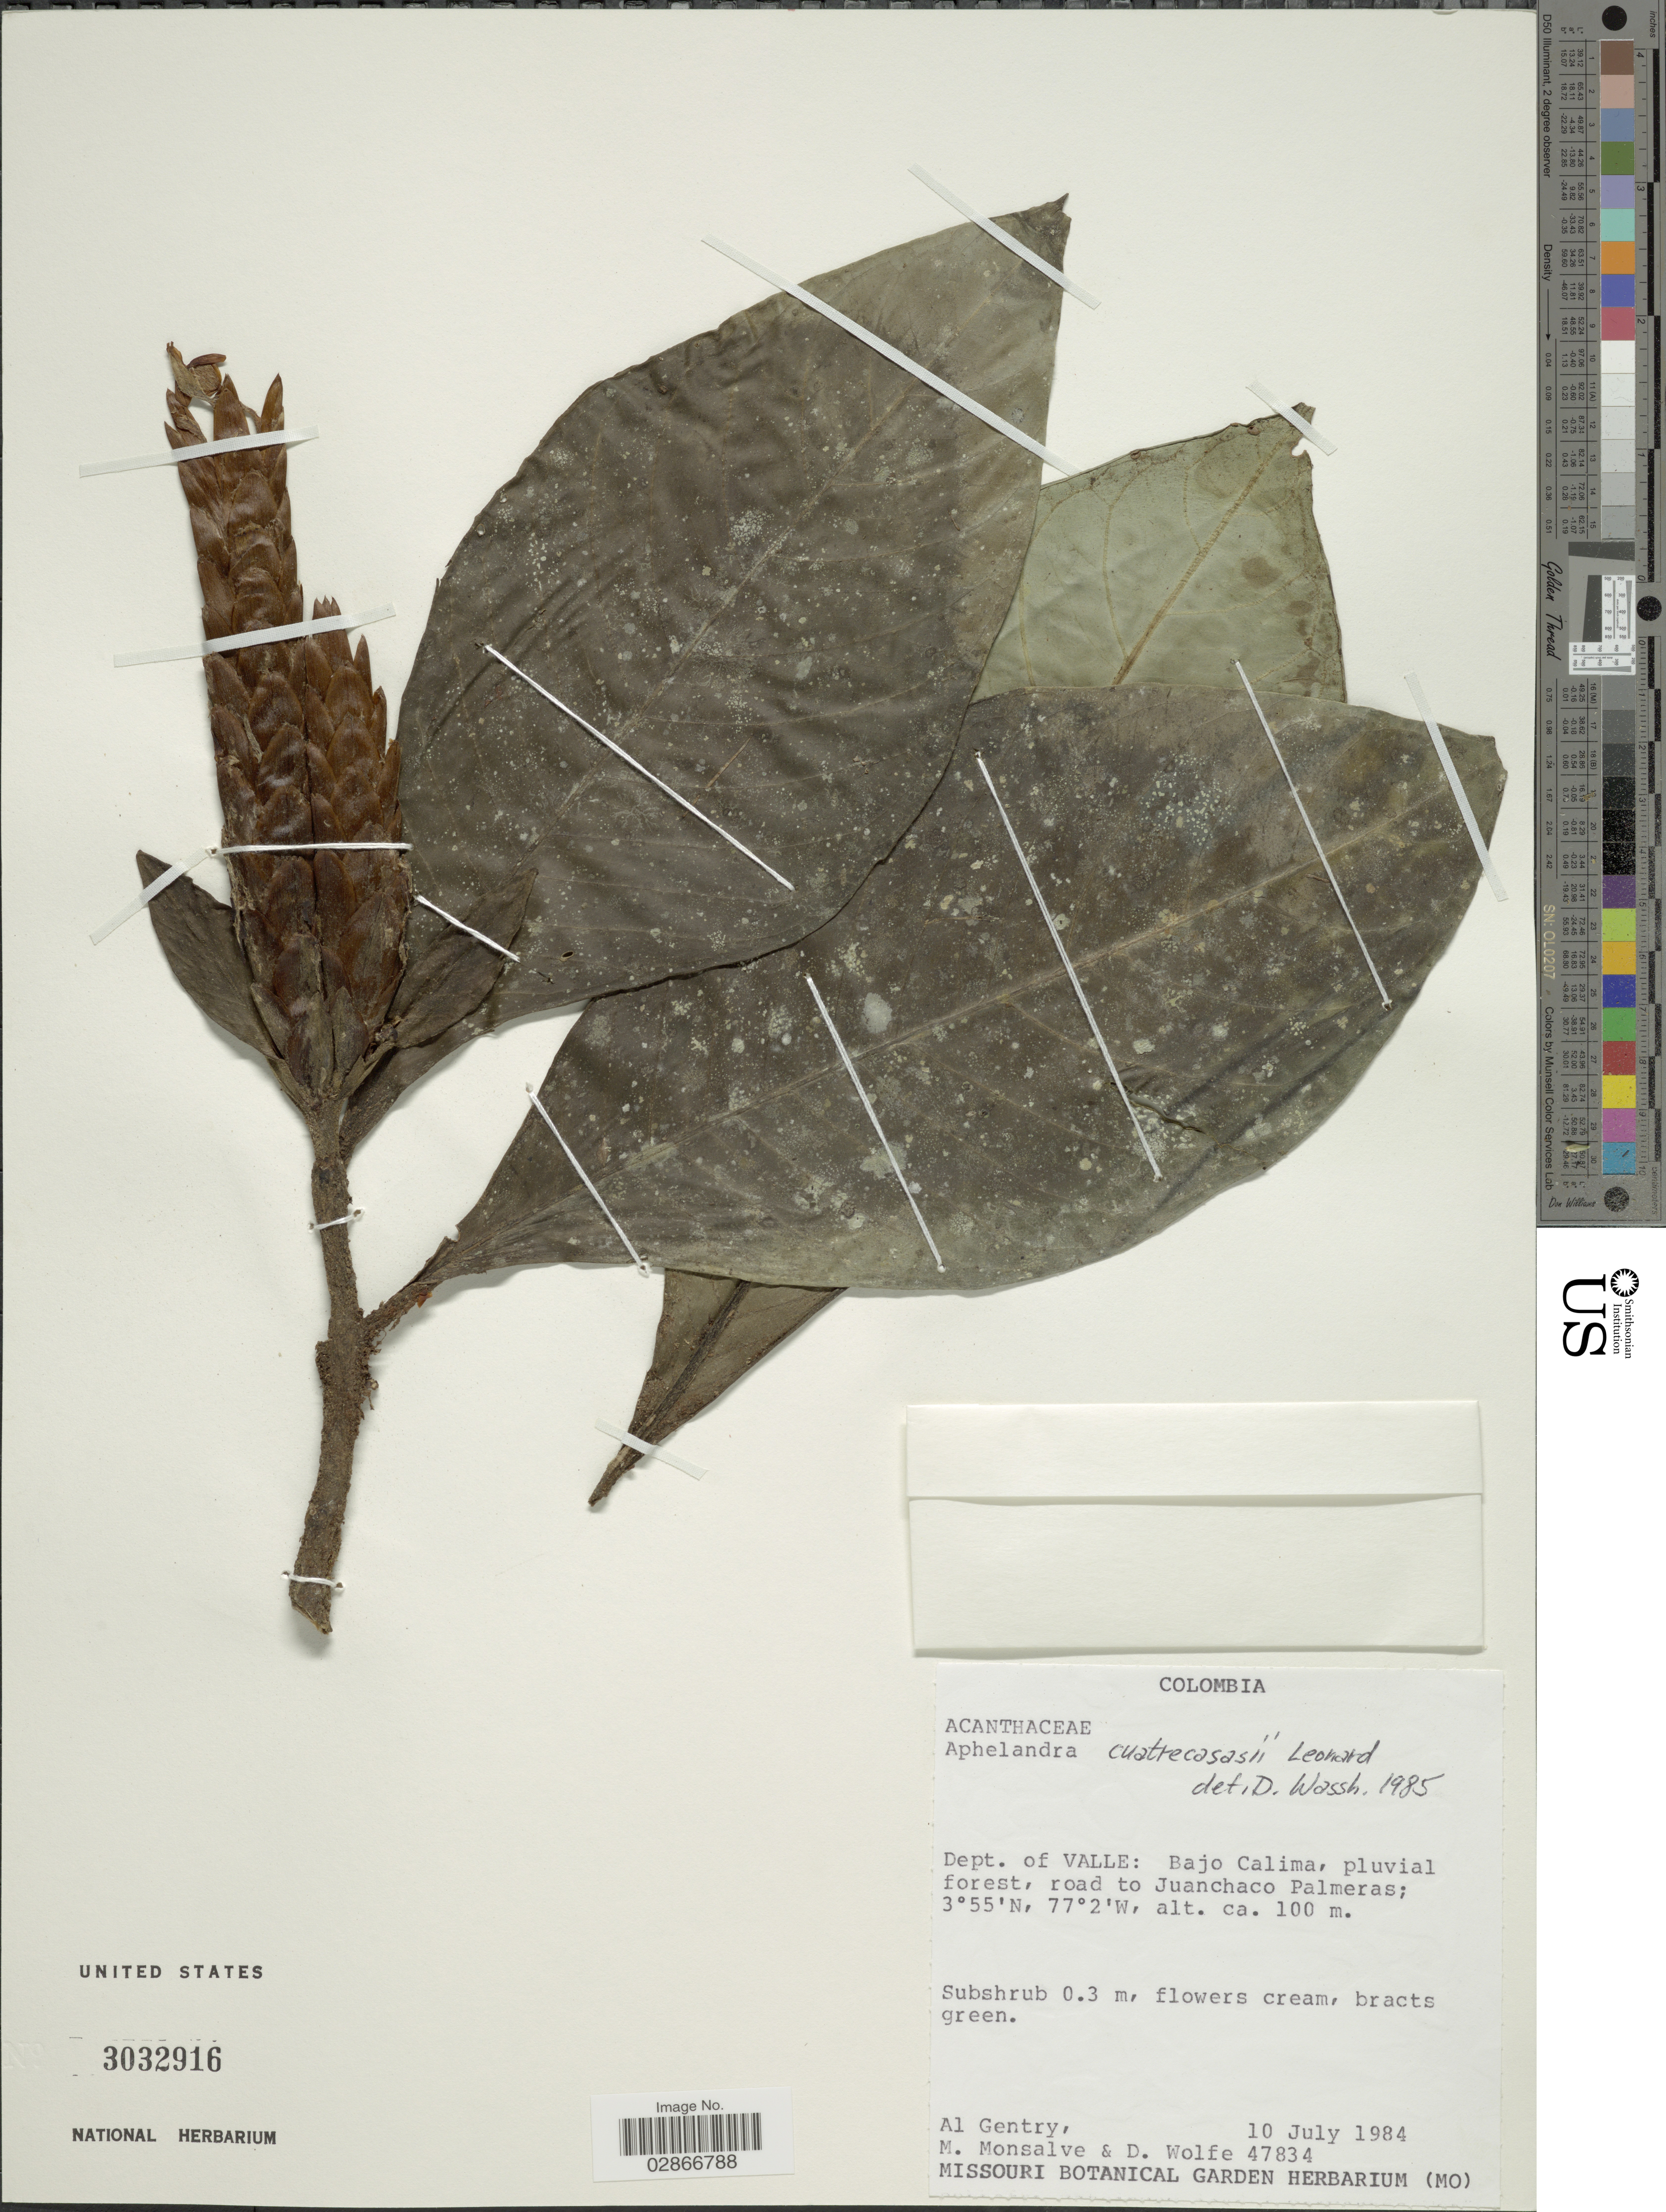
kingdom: Plantae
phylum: Tracheophyta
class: Magnoliopsida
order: Lamiales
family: Acanthaceae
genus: Aphelandra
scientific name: Aphelandra cuatrecasasii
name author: Leonard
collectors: A. H. Gentry, M. Monsalve & D. Wolfe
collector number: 47834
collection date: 1984-07-10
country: Colombia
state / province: Valle del Cauca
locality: Dept. Valle, Bajo Calima, pluvial forest, road to Juanchaco Palmeras.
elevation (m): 100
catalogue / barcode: US 3032916